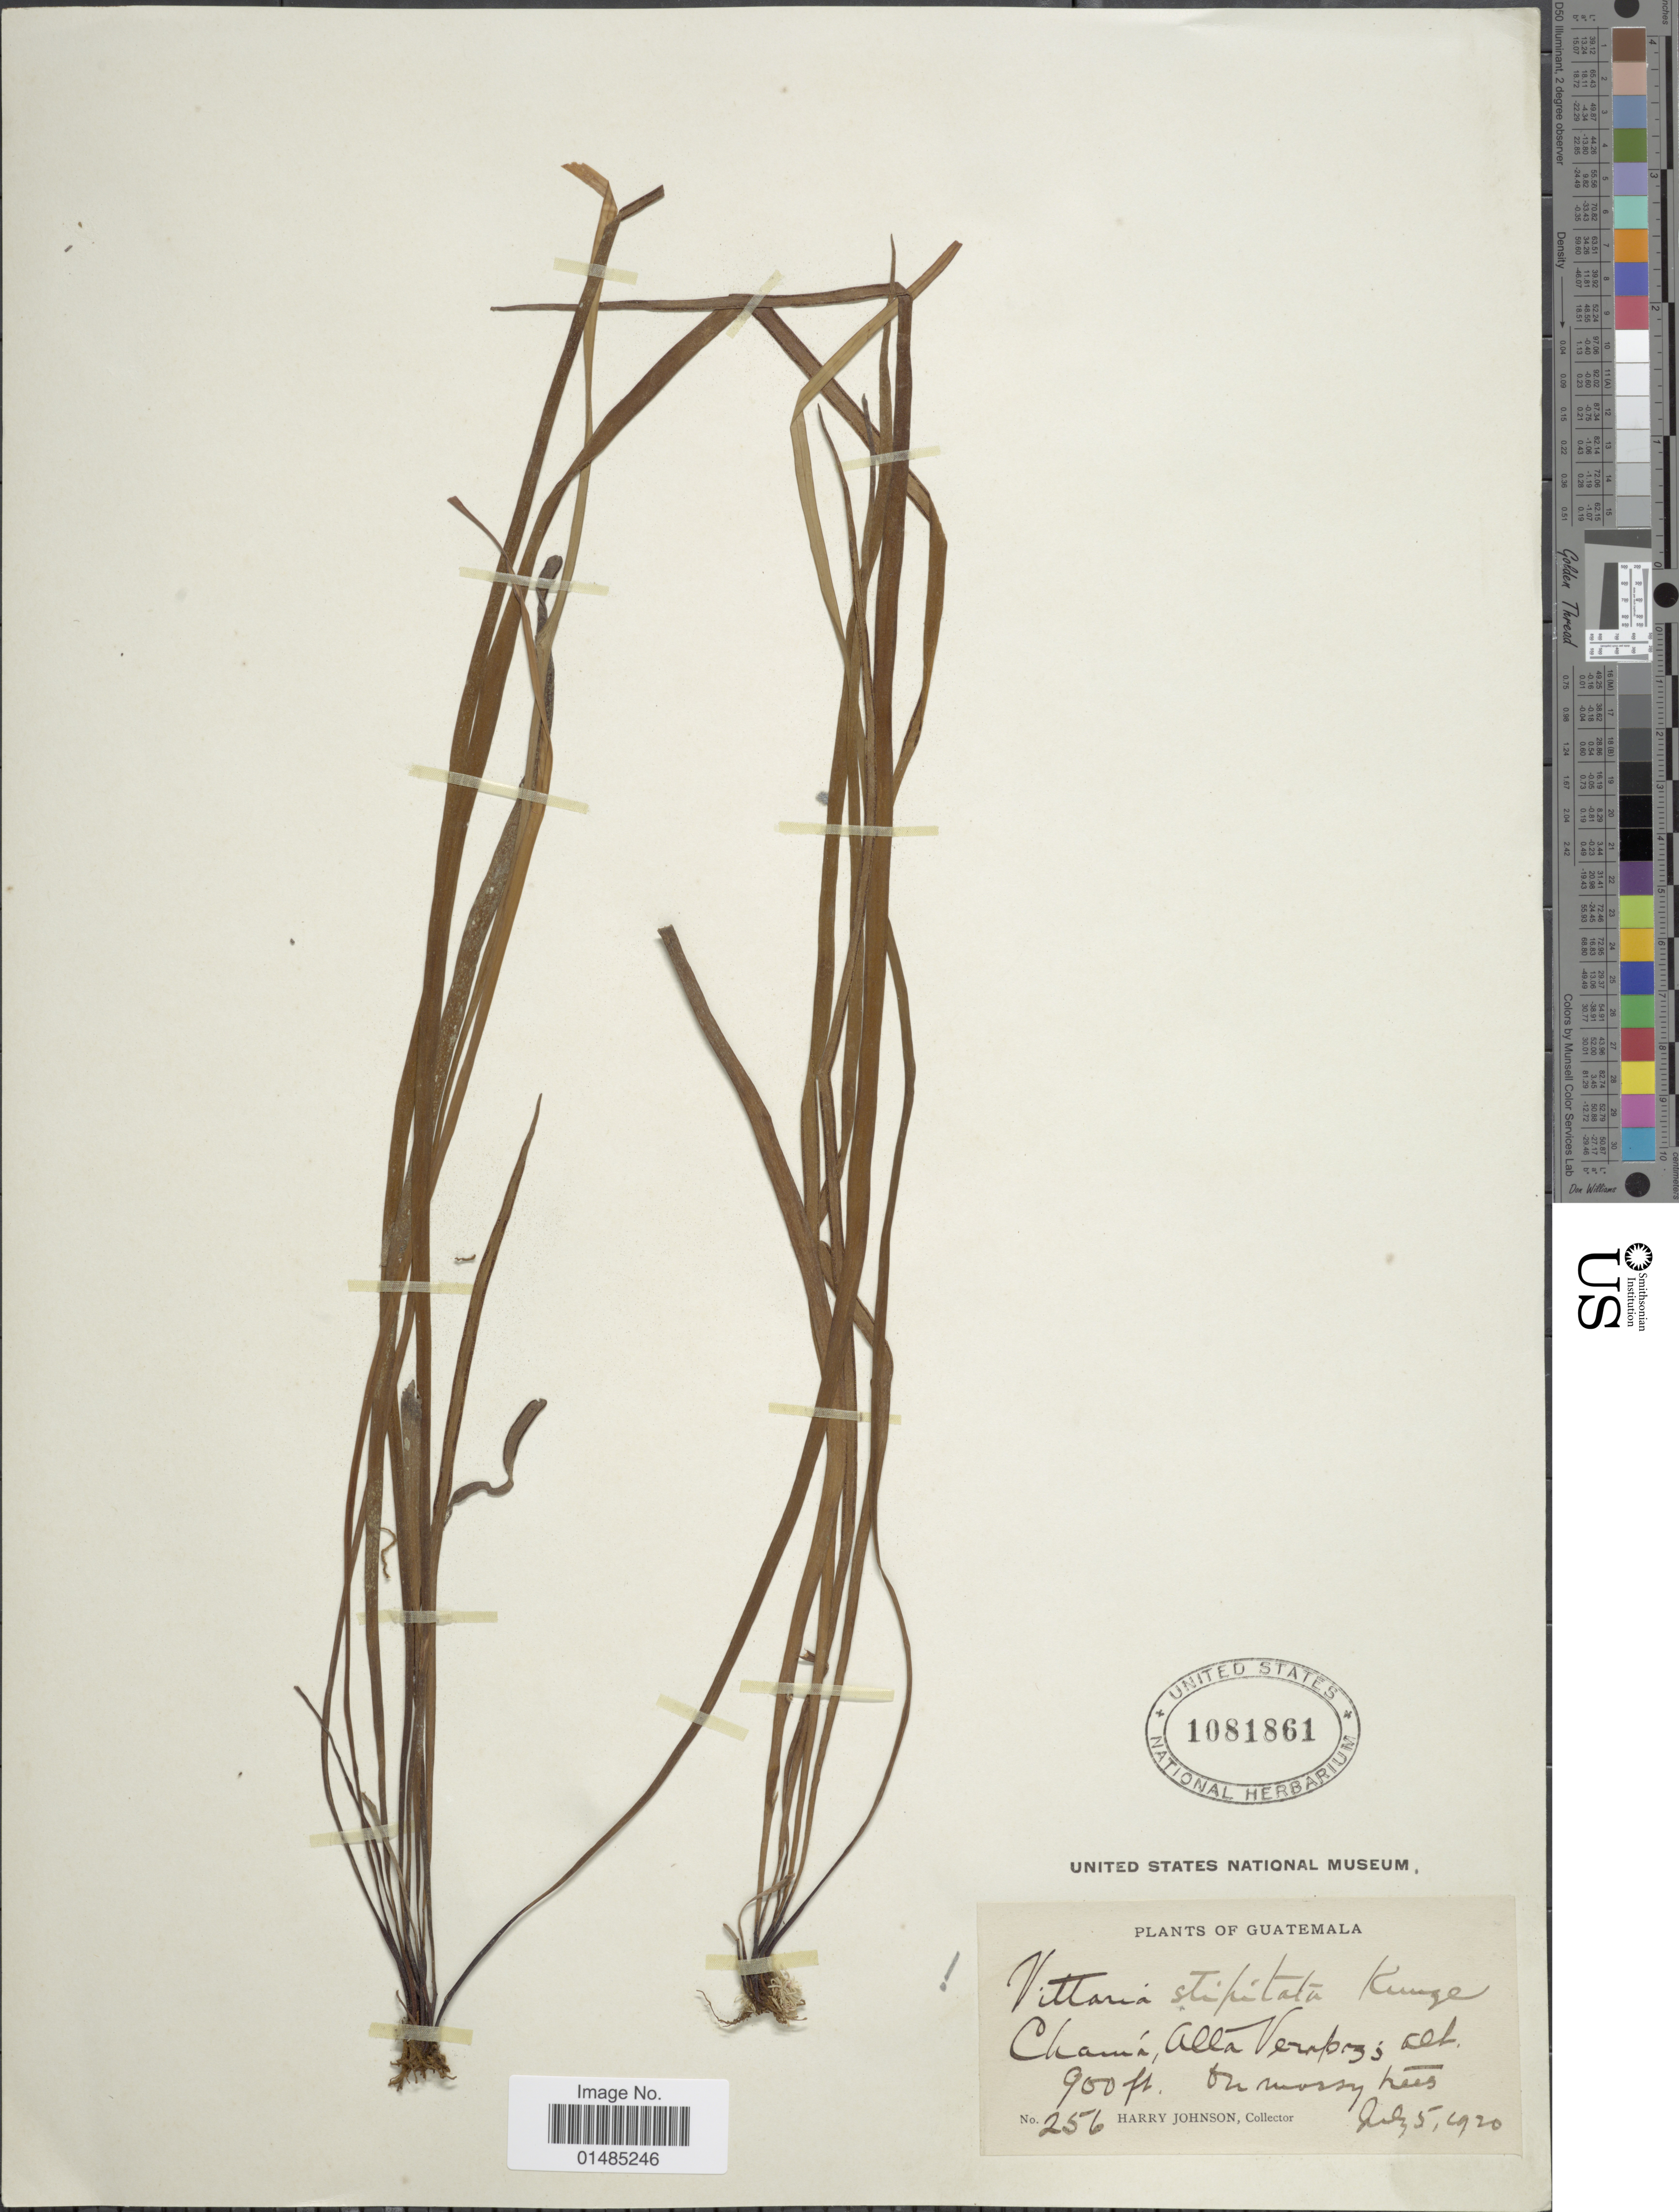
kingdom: Plantae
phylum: Tracheophyta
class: Polypodiopsida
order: Polypodiales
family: Pteridaceae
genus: Radiovittaria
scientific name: Radiovittaria stipitata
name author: (Kunze) E.H. Crane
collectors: H. Johnson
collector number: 256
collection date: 1920-07-05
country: Guatemala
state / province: Alta Verapaz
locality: Chama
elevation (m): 274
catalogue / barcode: US 1081861